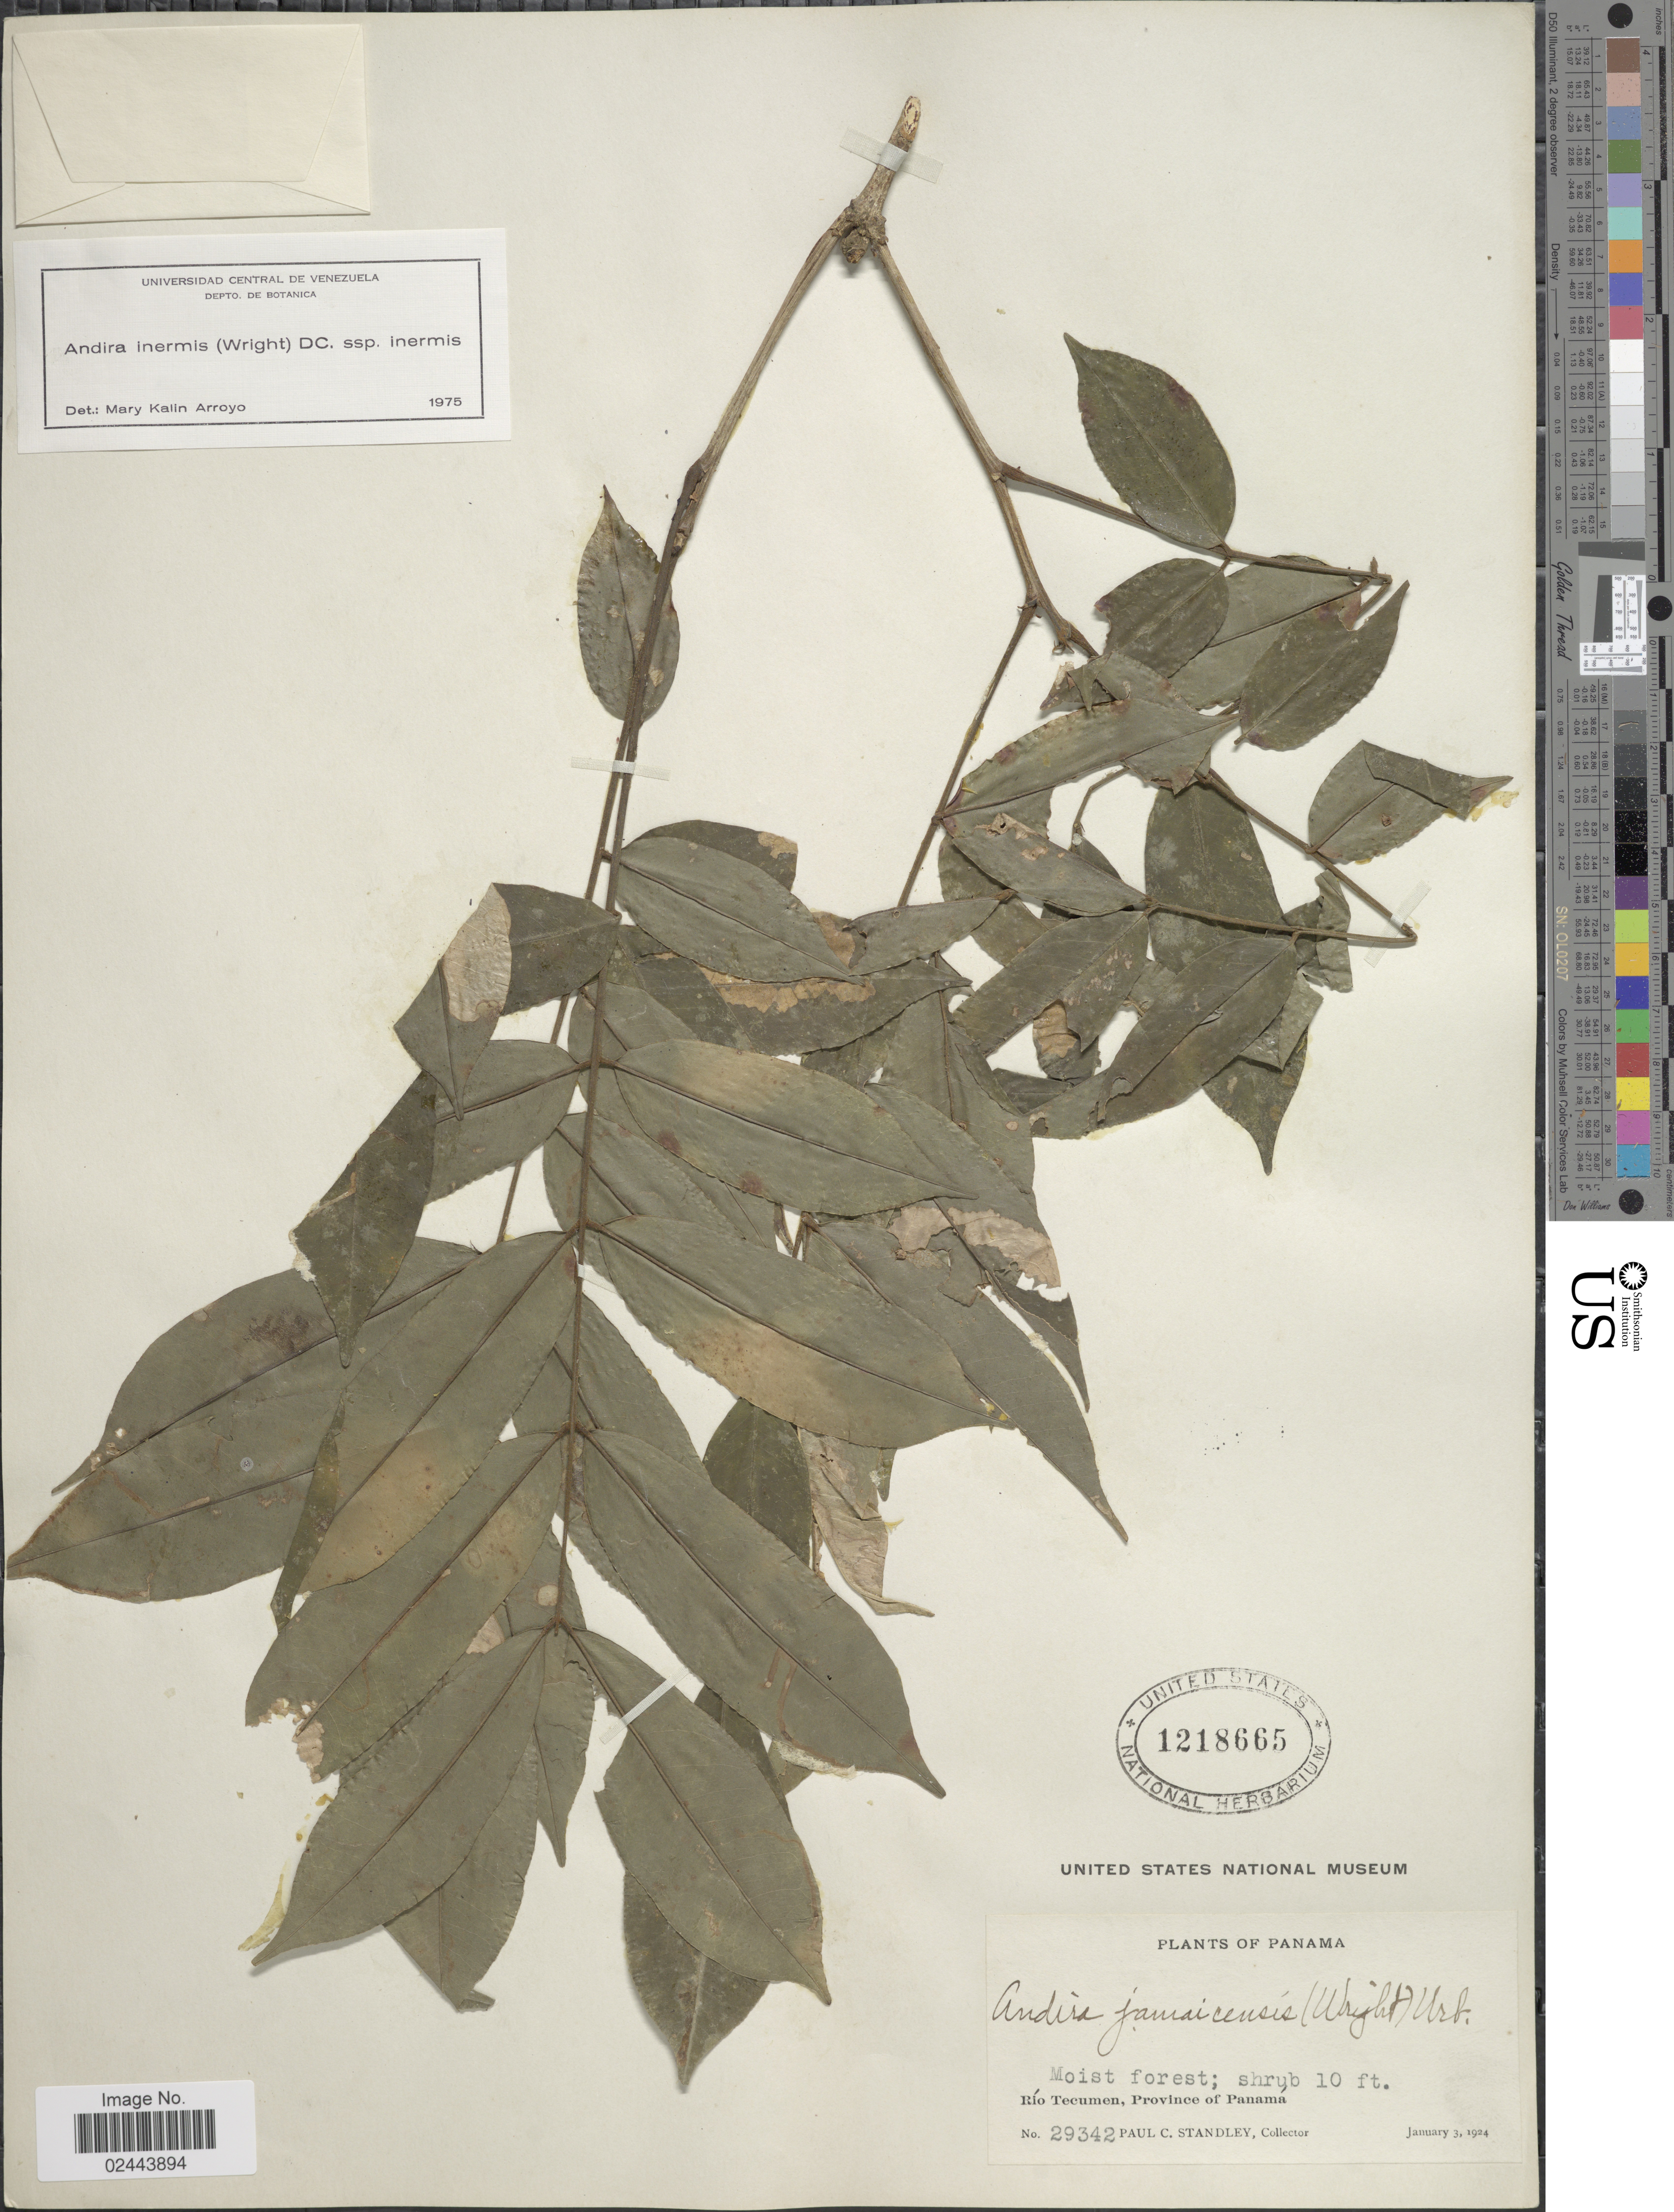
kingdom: Plantae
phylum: Tracheophyta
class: Magnoliopsida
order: Fabales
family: Fabaceae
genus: Andira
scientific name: Andira inermis subsp. inermis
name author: (W. Wright) Kunth ex DC.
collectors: P. C. Standley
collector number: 29342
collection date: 1924-01-03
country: Panama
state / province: Panamá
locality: Río Tecumen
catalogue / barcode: US 1218665